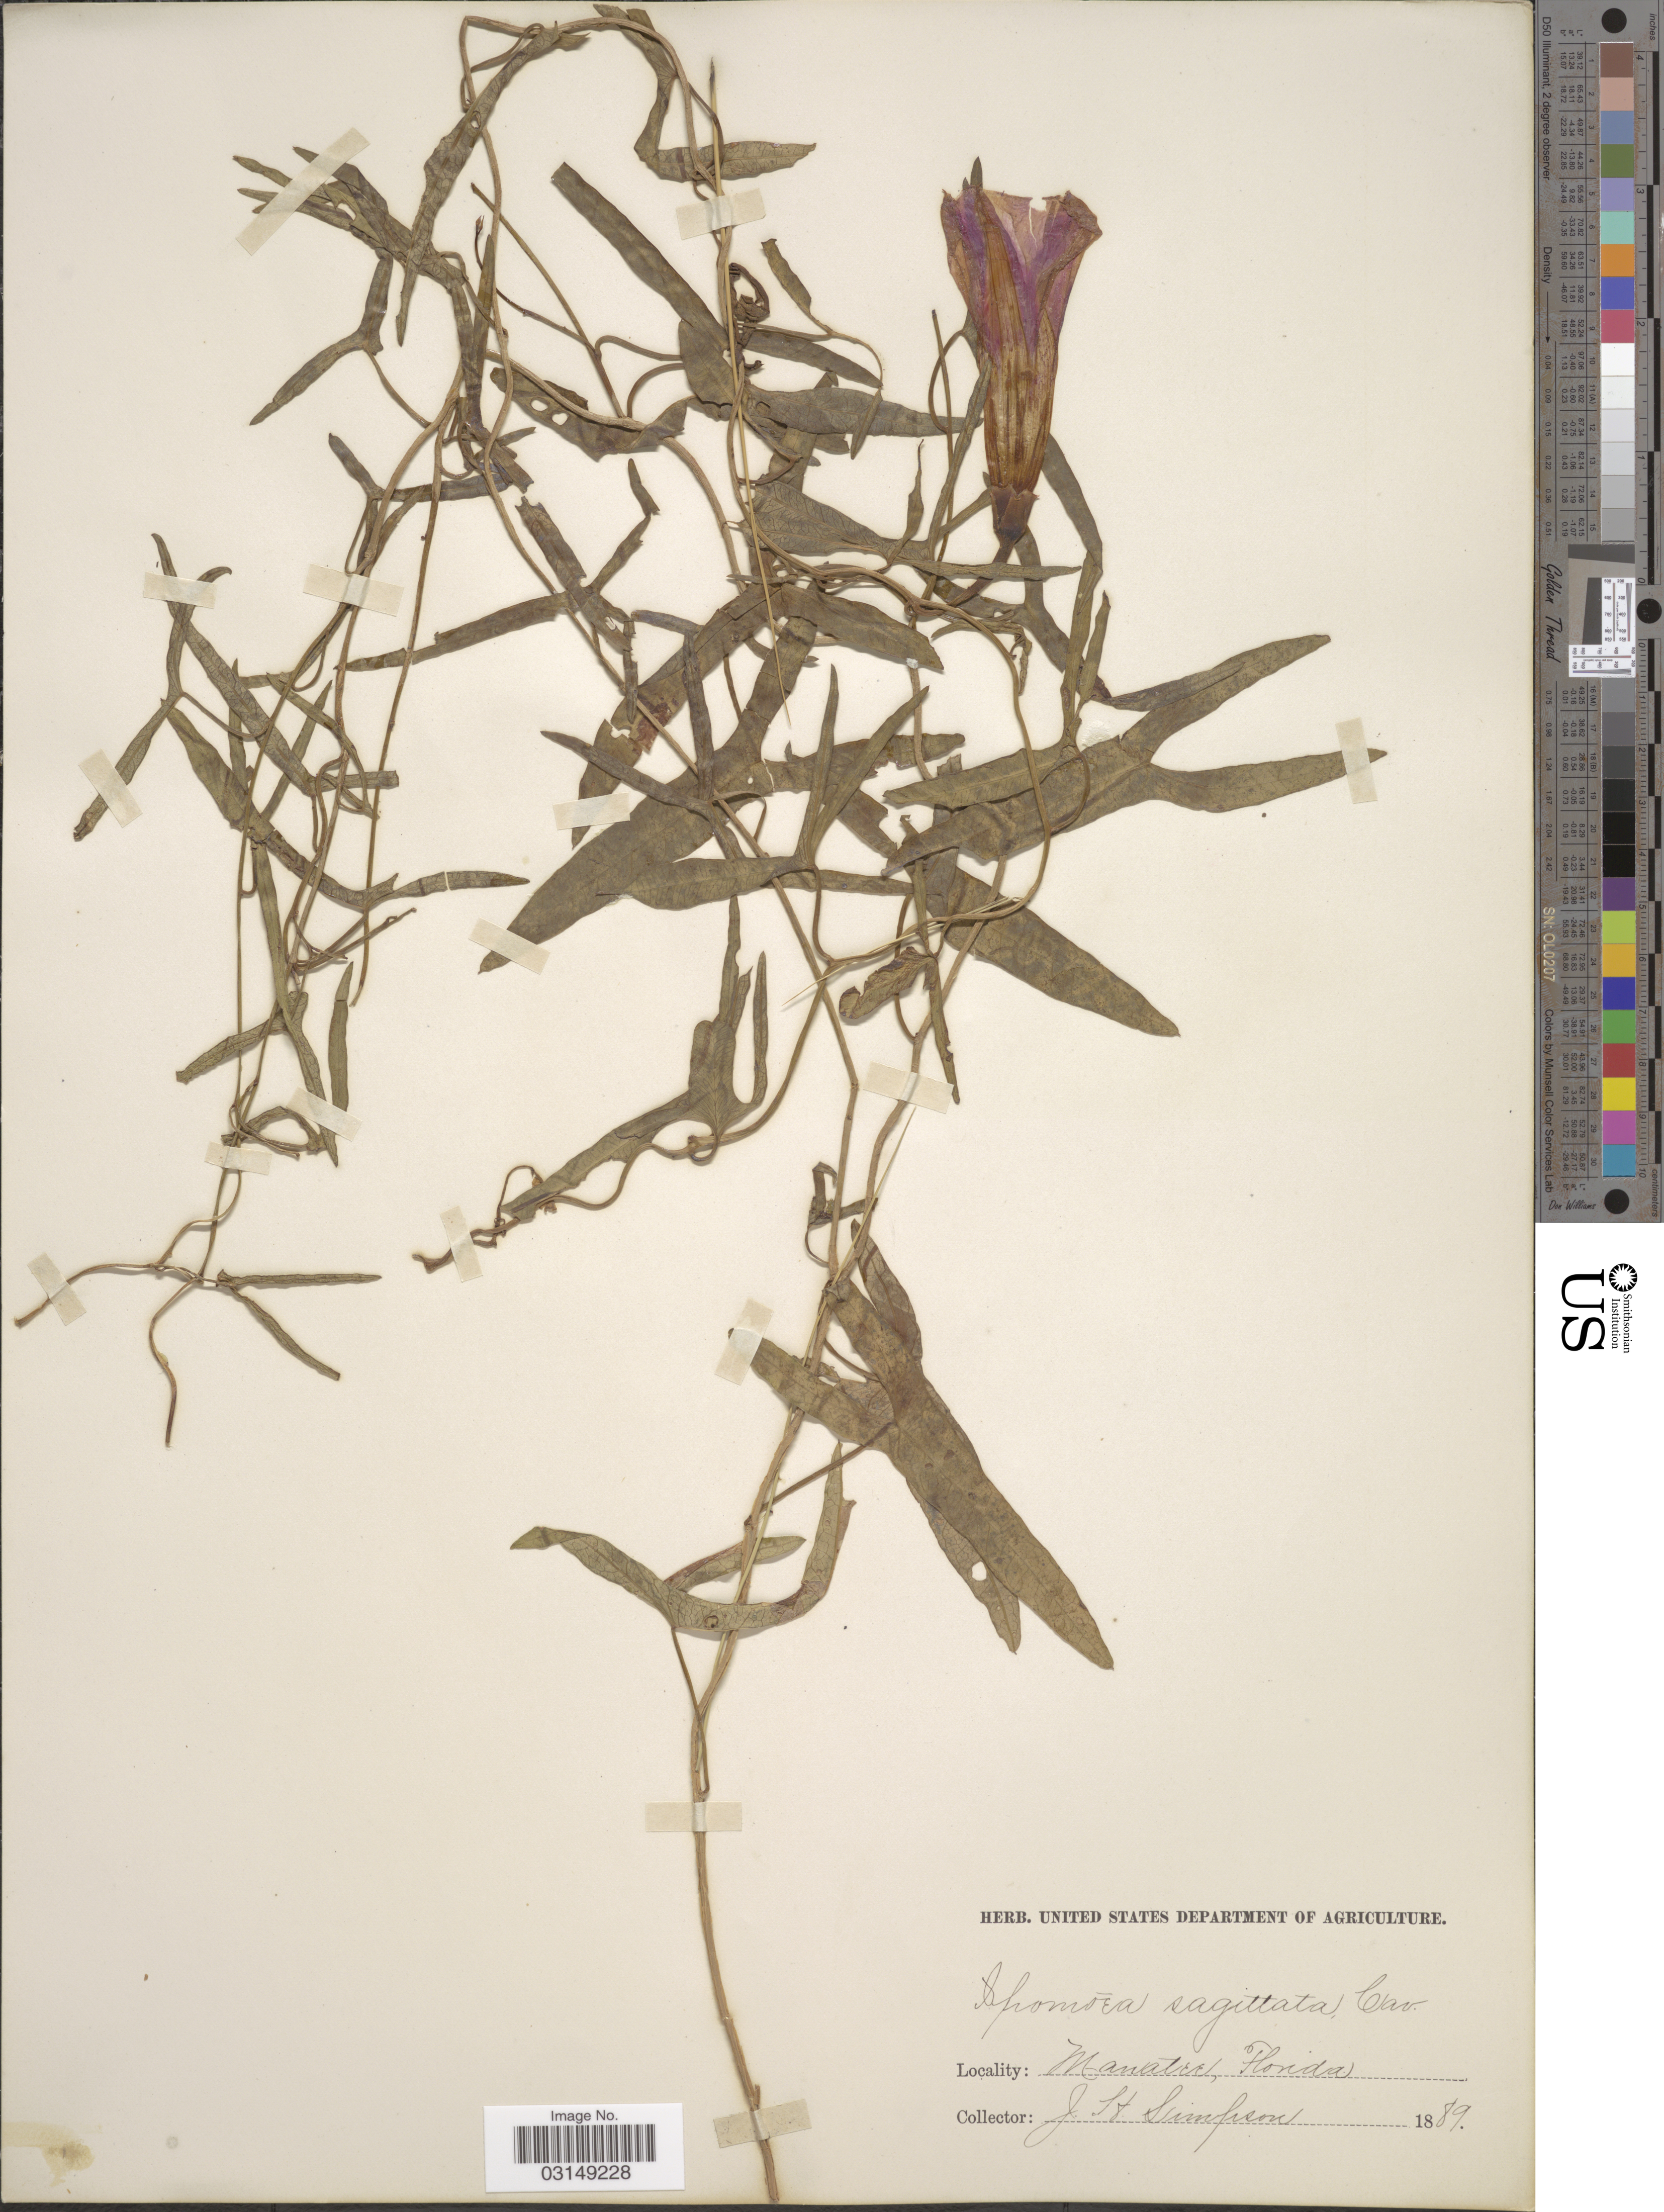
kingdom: Plantae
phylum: Tracheophyta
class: Magnoliopsida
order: Solanales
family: Convolvulaceae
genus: Ipomoea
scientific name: Ipomoea sagittata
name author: Poir.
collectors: J. H. Simpson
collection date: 1889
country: United States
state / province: Florida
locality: Manatee.